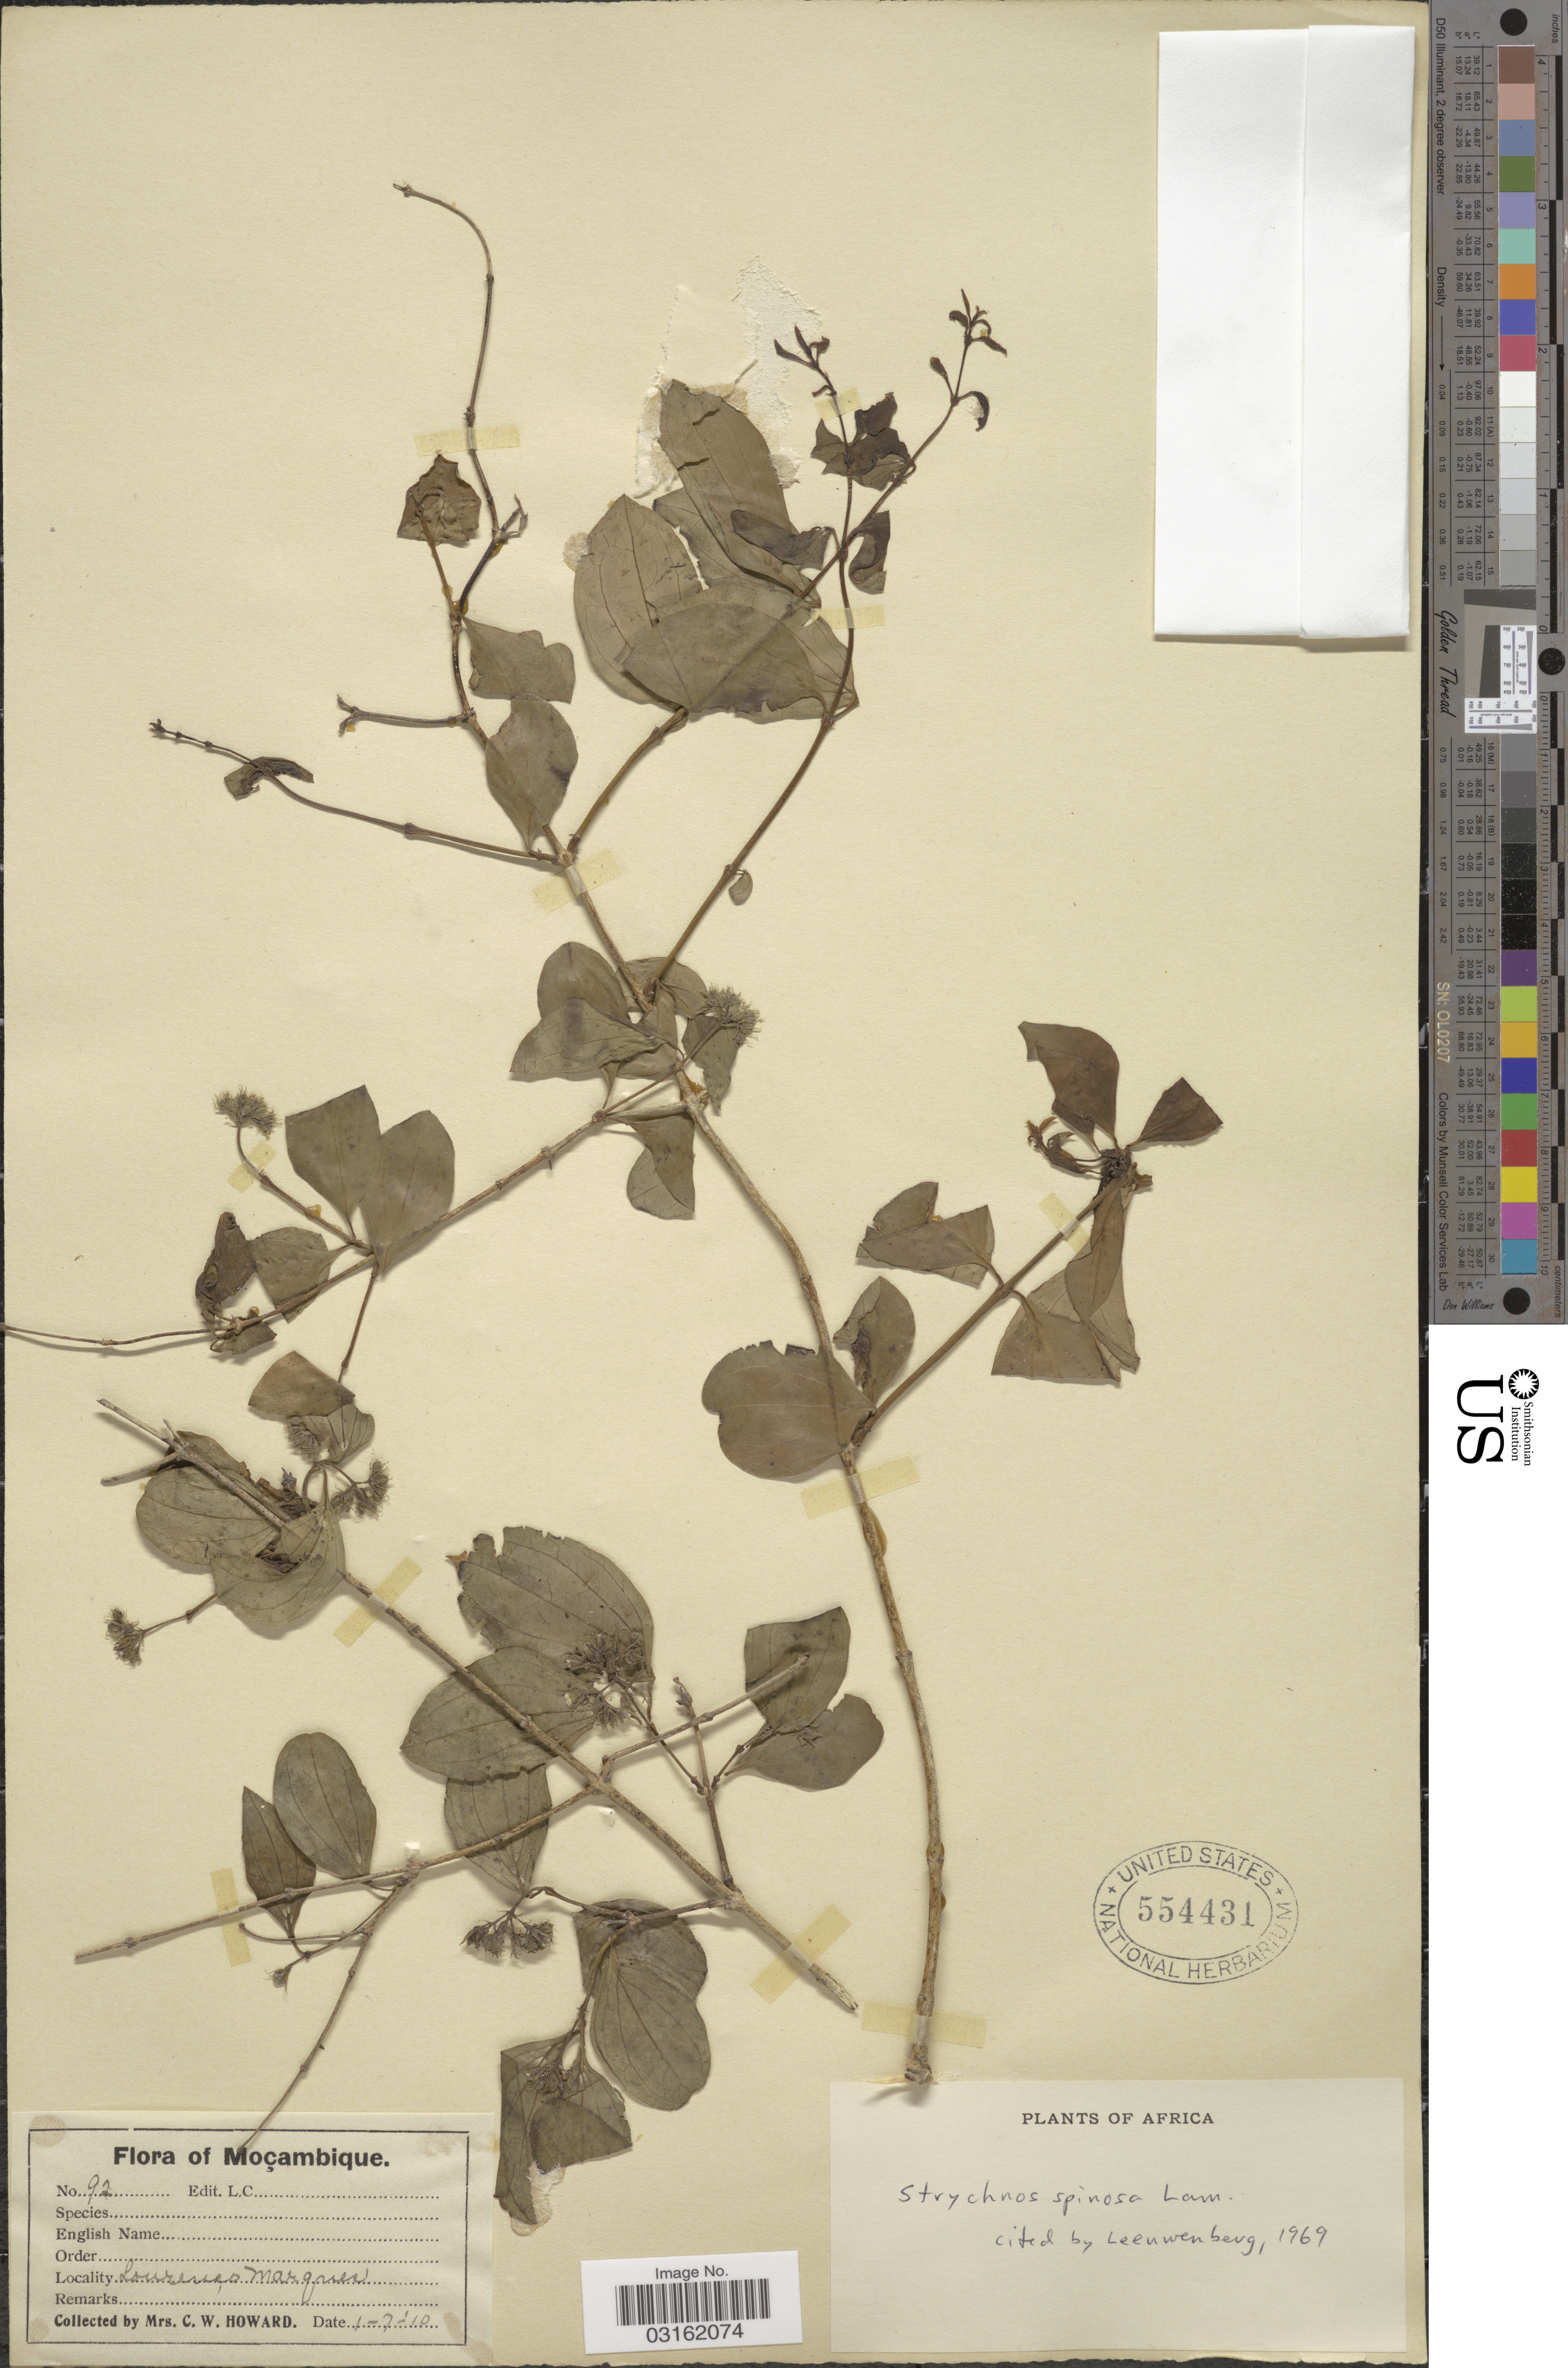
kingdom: Plantae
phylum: Tracheophyta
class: Magnoliopsida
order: Gentianales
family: Loganiaceae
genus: Strychnos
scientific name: Strychnos spinosa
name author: Lam.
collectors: C. W. Howard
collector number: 92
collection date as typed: Transcribed d/m/y: 1/7/10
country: Mozambique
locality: Moçambique, Lourenço Marques.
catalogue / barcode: US 554431